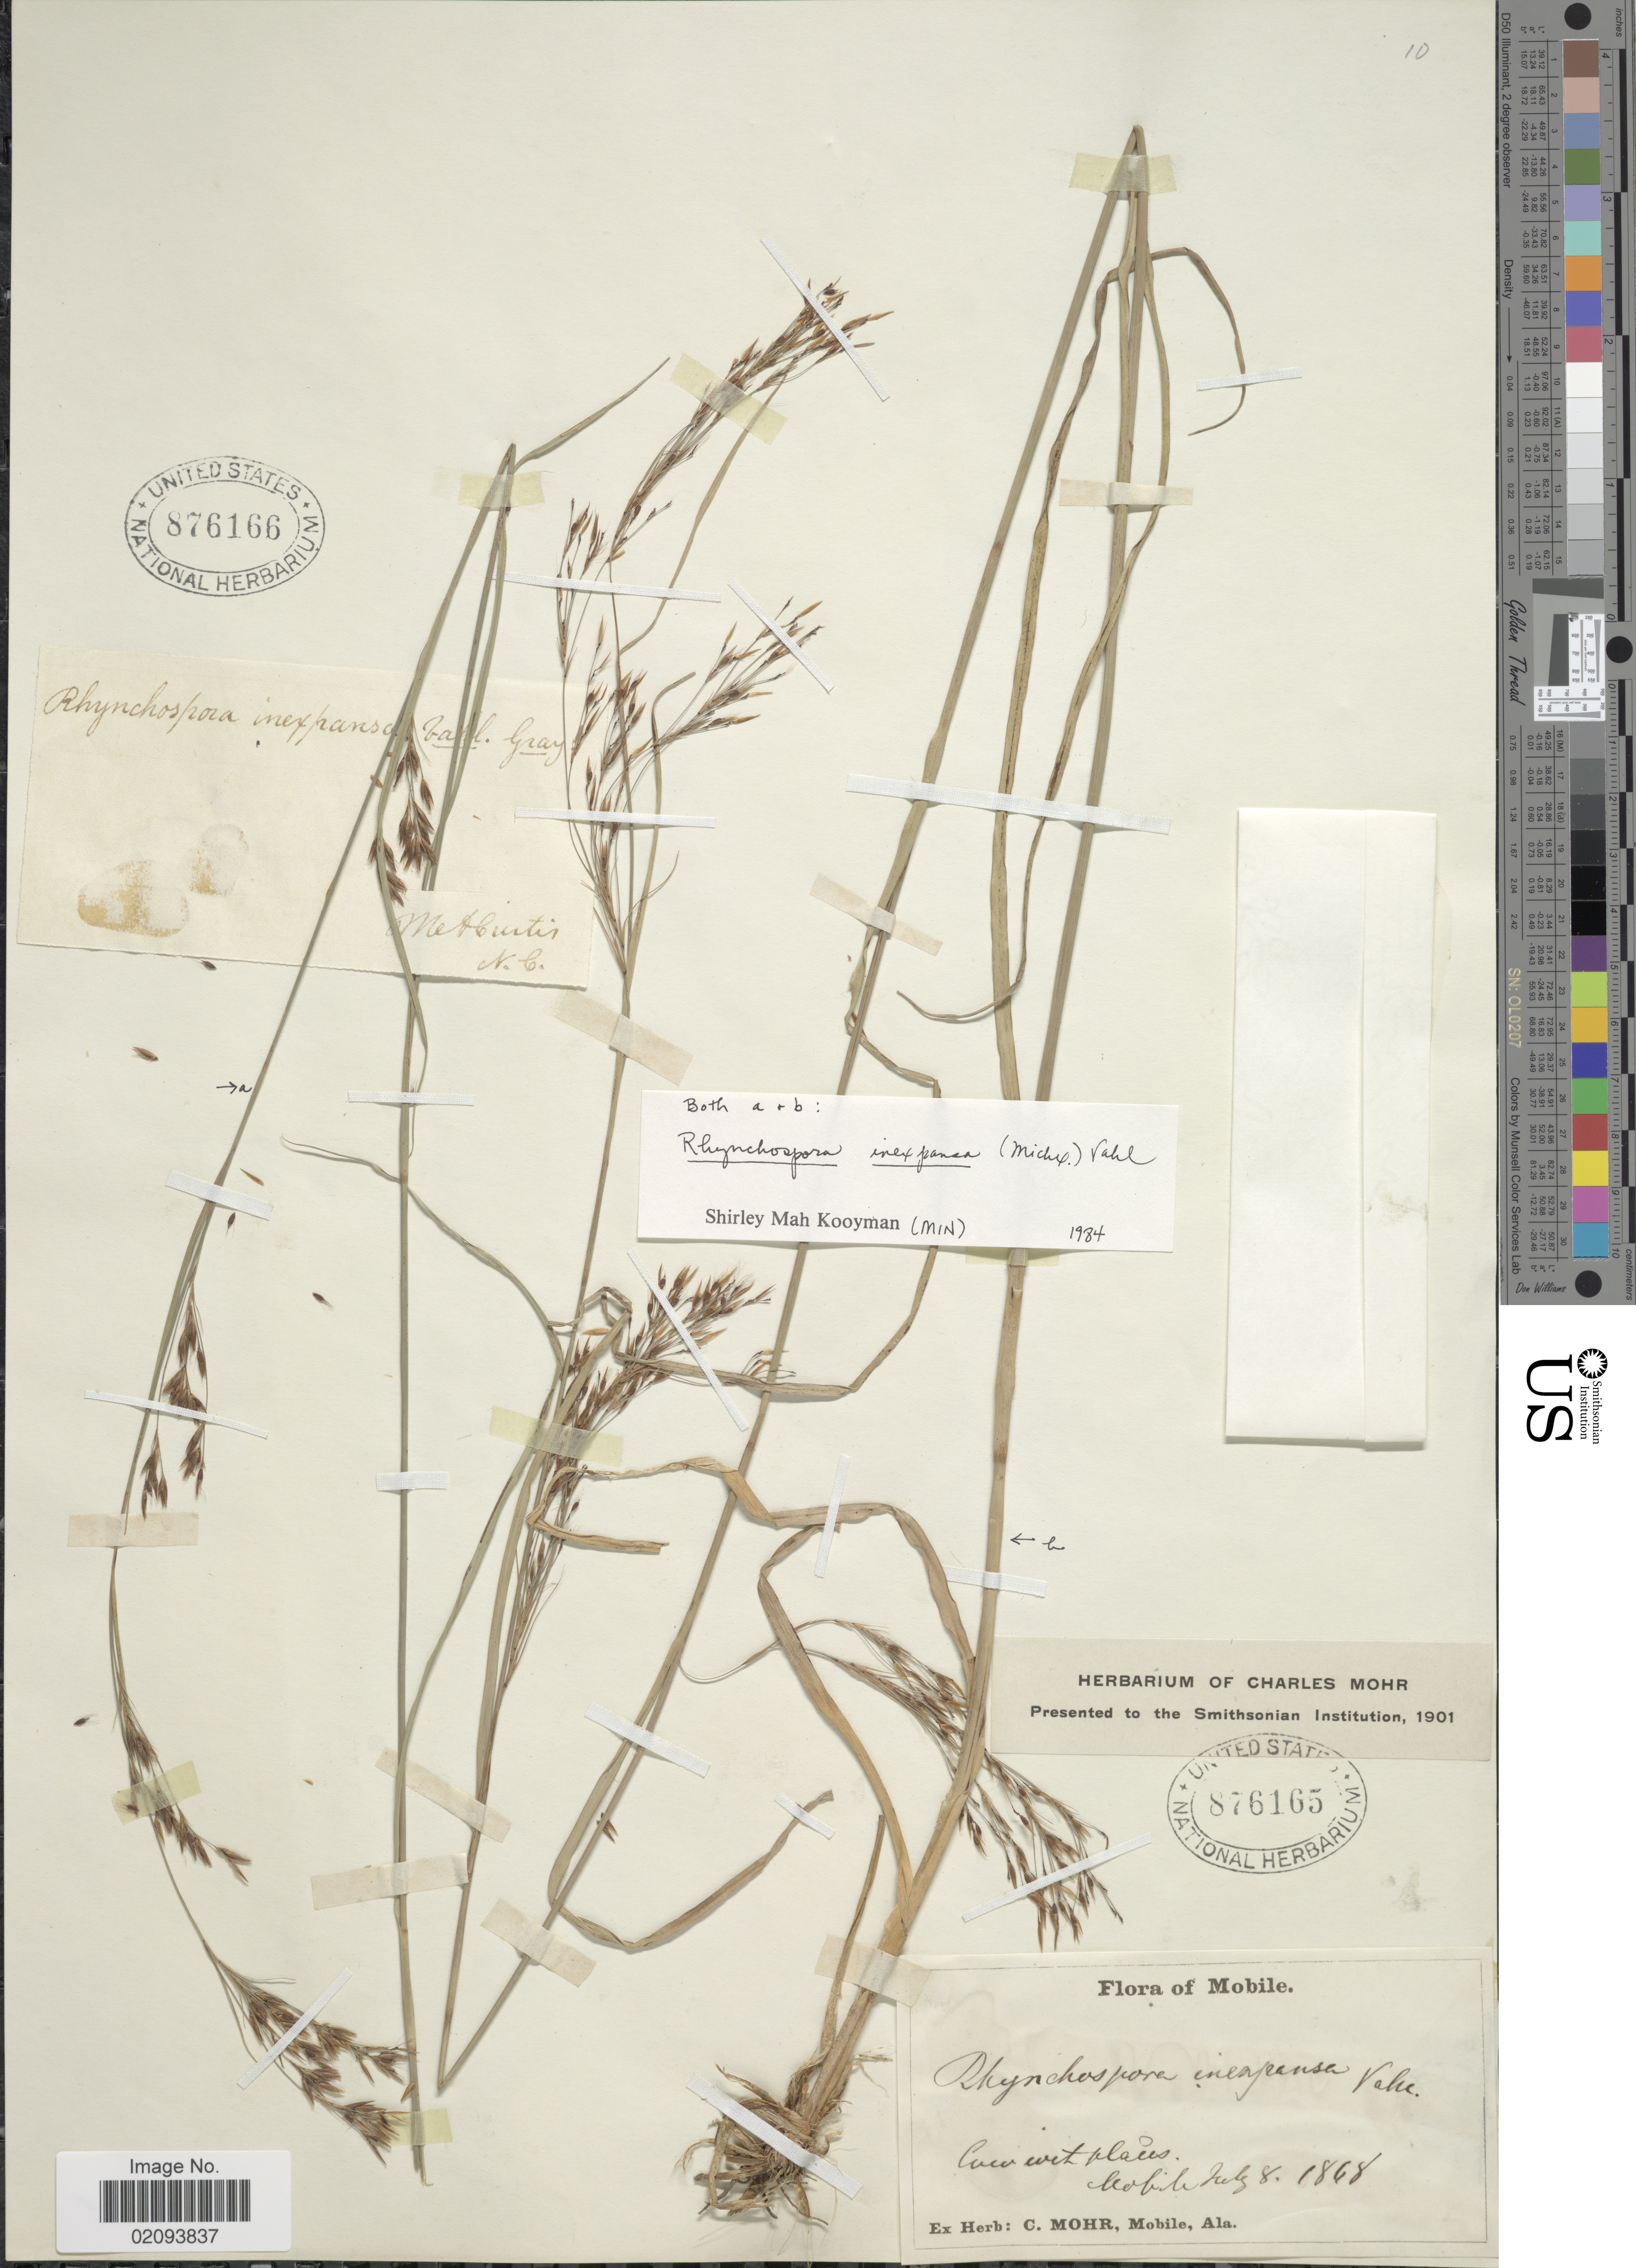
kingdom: Plantae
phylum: Tracheophyta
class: Liliopsida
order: Poales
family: Cyperaceae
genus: Rhynchospora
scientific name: Rhynchospora inexpansa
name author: (Michx.) Vahl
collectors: M. A. Curtis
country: United States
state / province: North Carolina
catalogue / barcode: US 876166-2